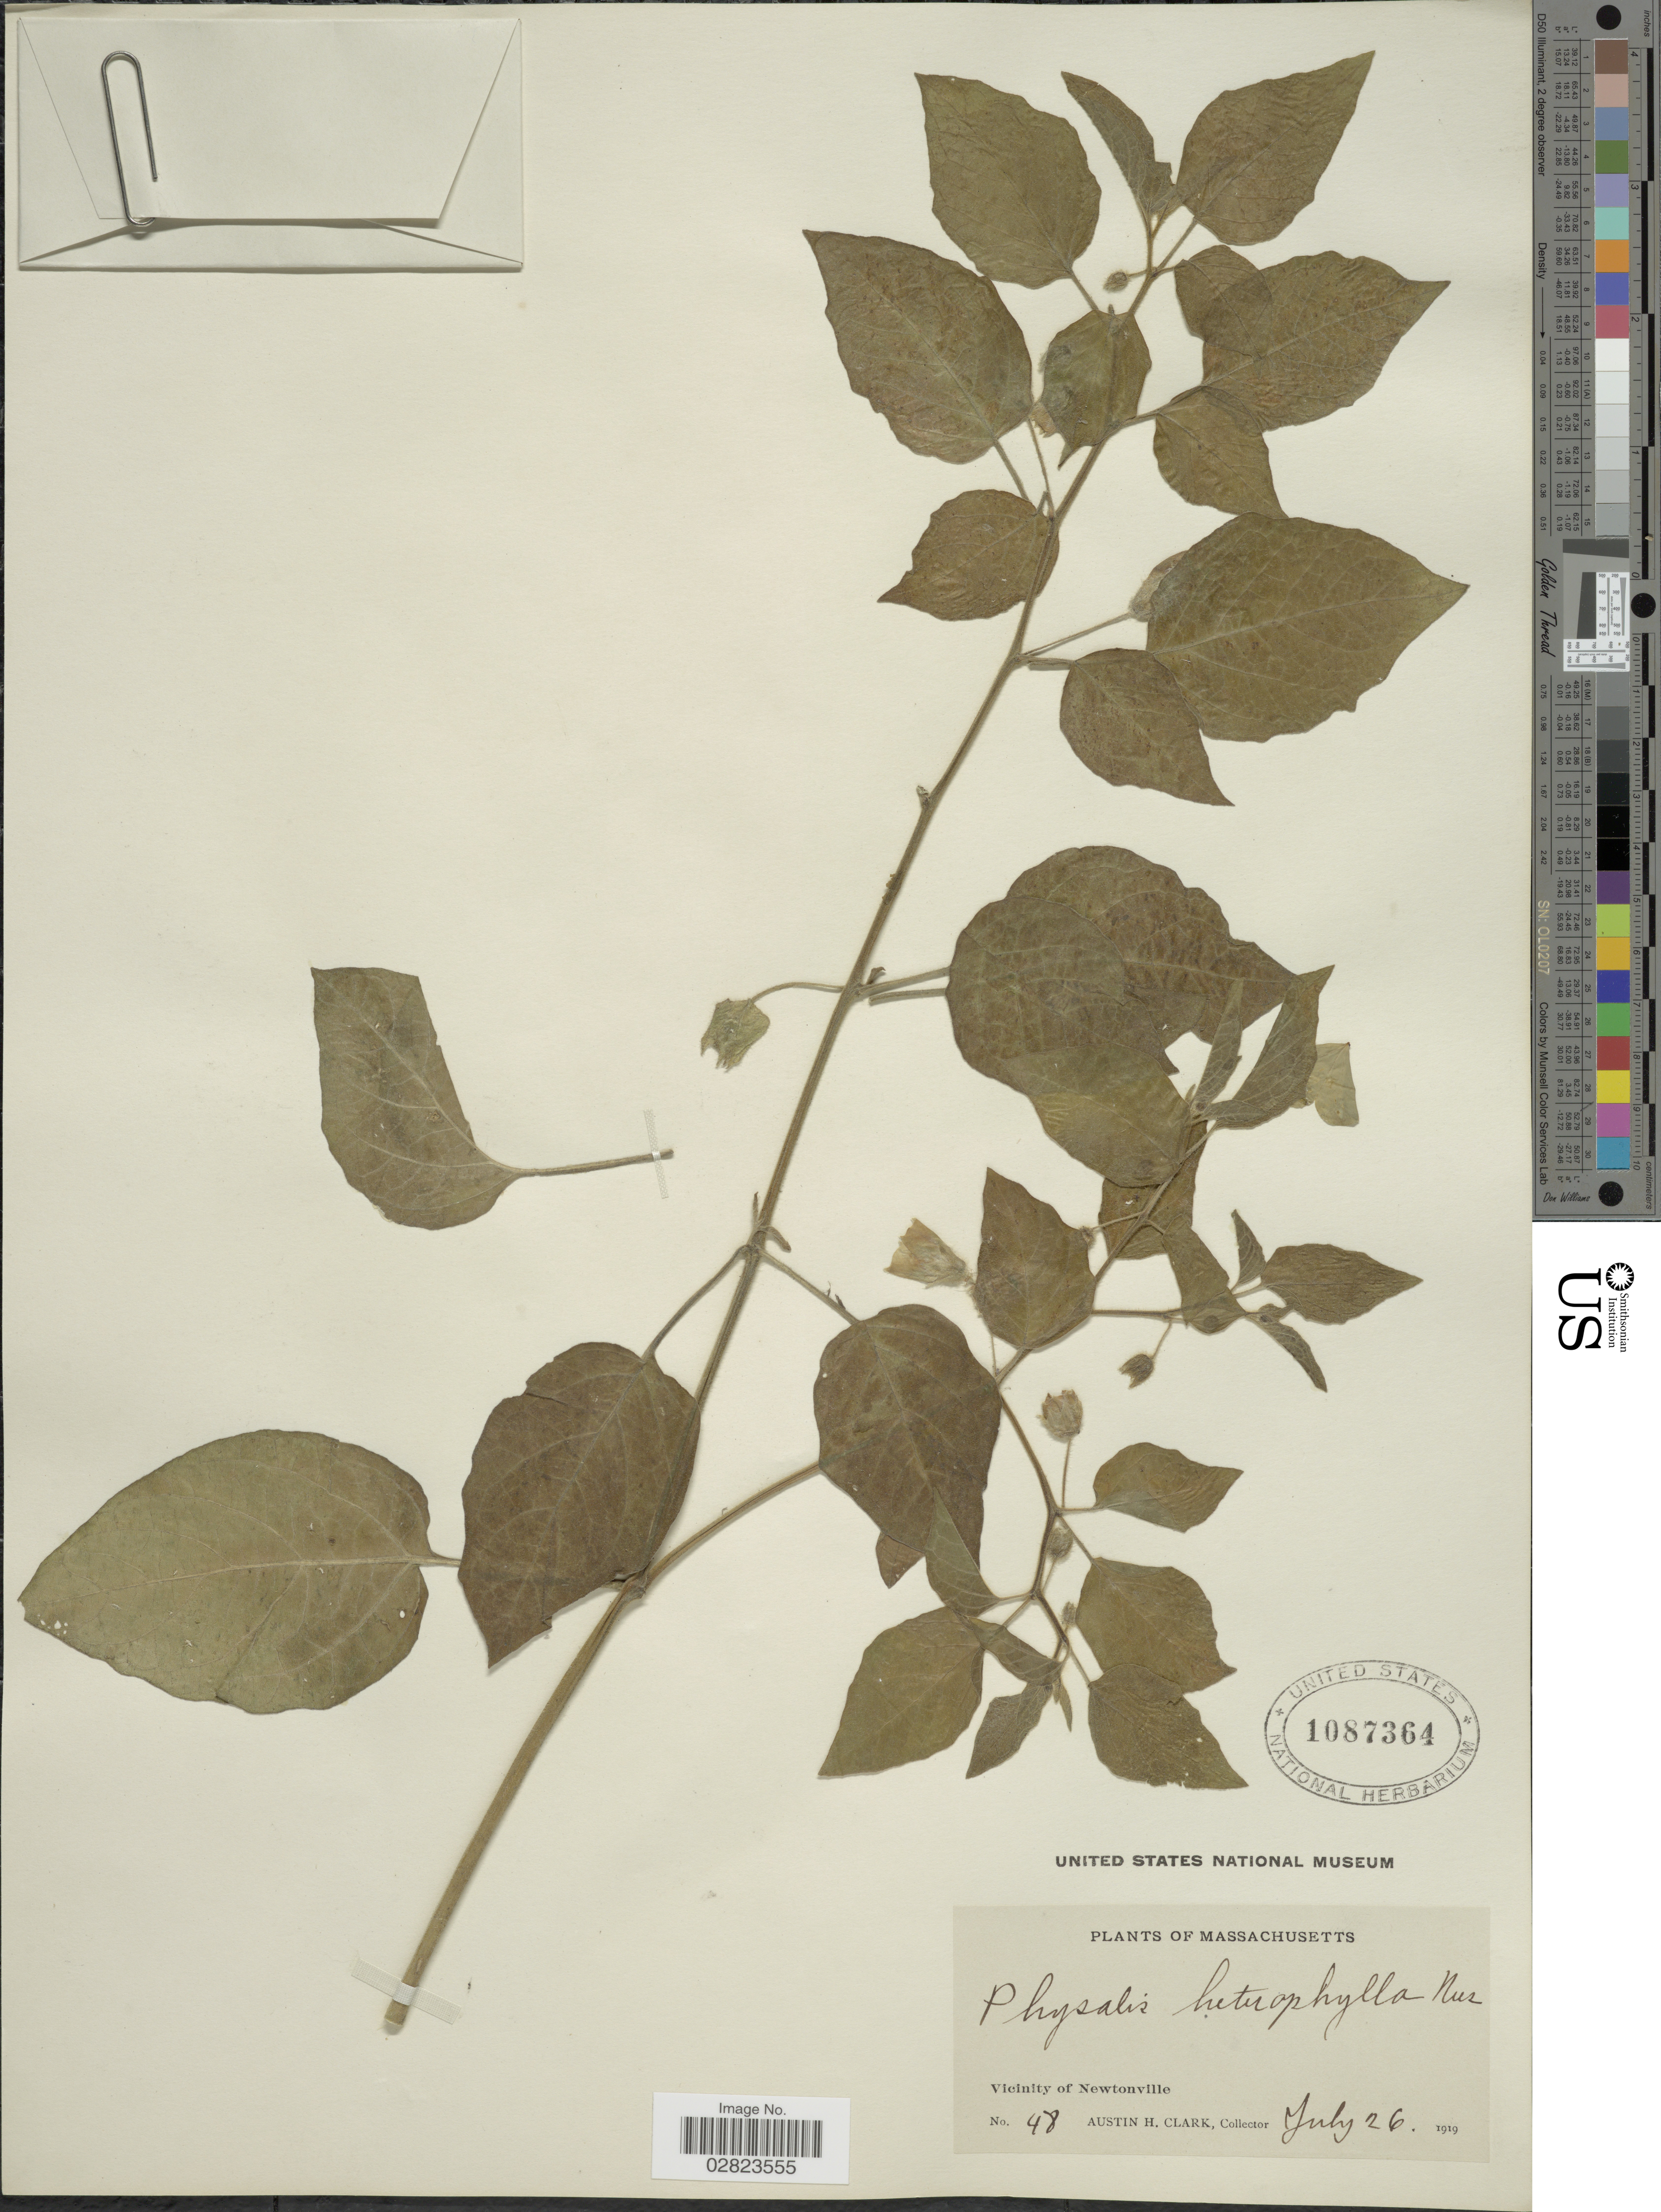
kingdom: Plantae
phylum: Tracheophyta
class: Magnoliopsida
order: Solanales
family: Solanaceae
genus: Physalis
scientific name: Physalis heterophylla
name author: Nees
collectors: A. H. Clark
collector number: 48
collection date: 1919-07-26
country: United States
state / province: Massachusetts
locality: Vicinity of Newtonville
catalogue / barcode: US 1087364